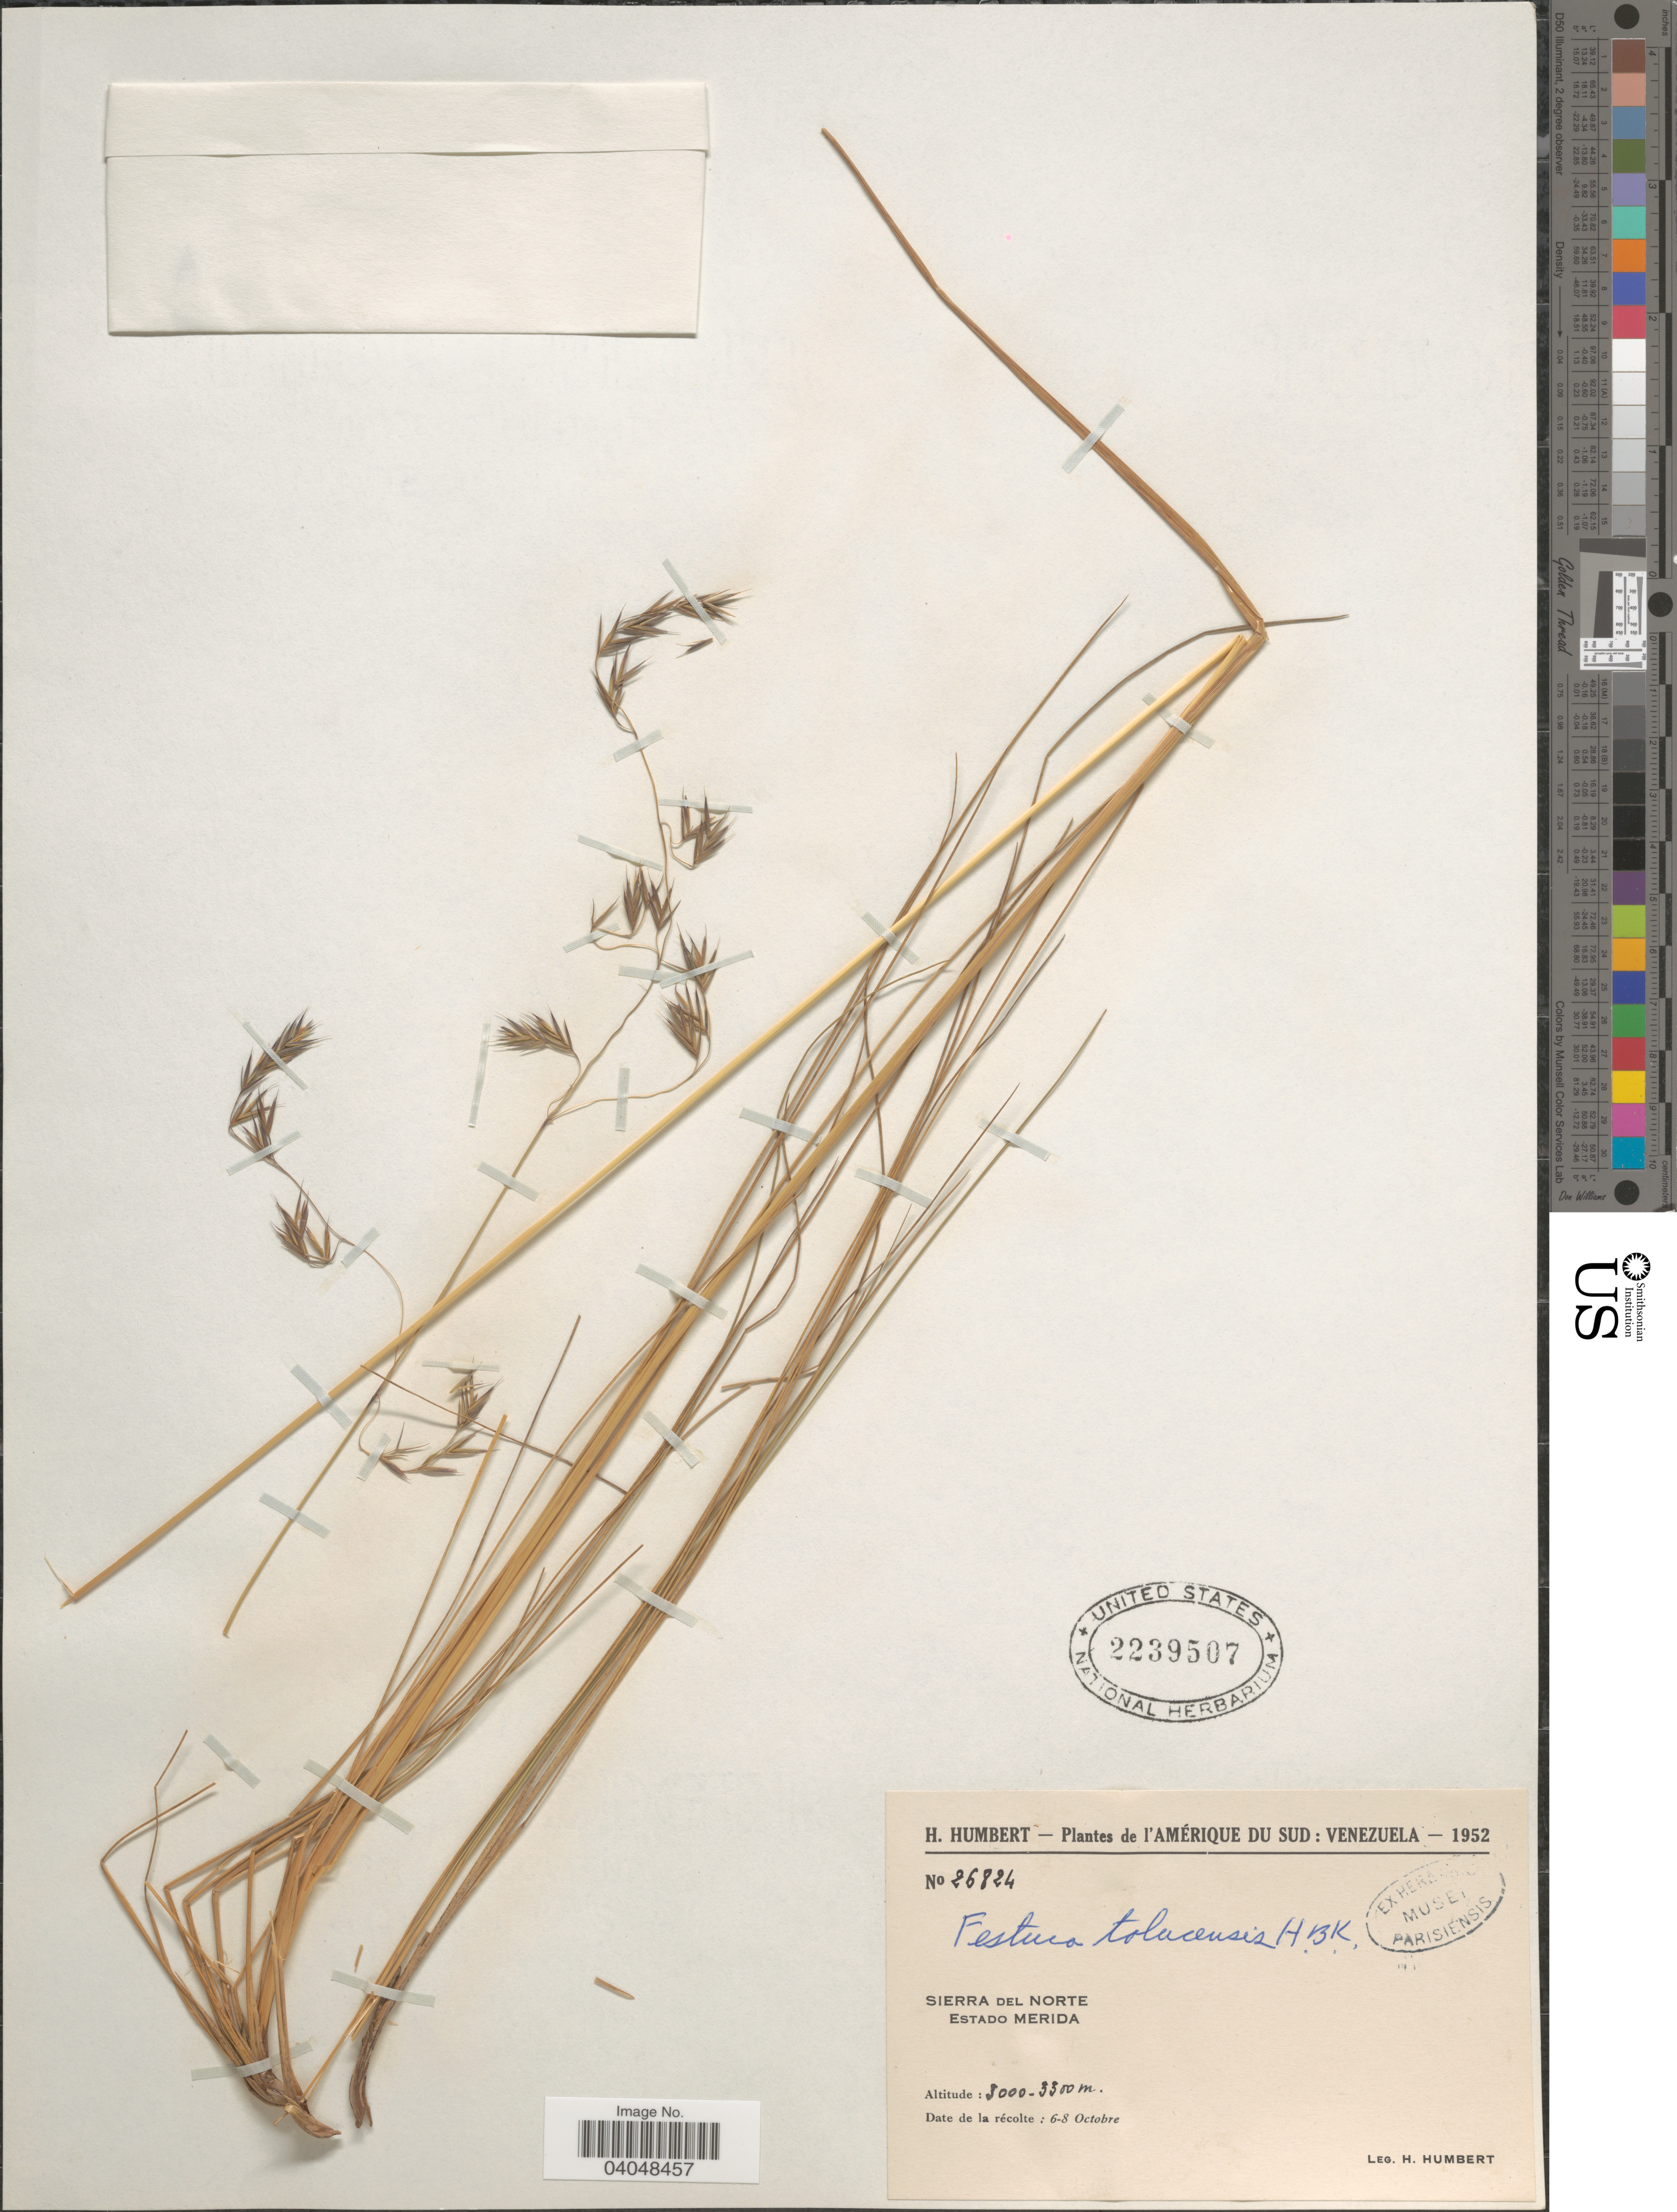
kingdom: Plantae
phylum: Tracheophyta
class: Liliopsida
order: Poales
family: Poaceae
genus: Festuca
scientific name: Festuca tolucensis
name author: Kunth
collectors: H. Humbert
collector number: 26824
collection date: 1952-10-06/1952-10-08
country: Venezuela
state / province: Merida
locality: L'Amérique du Sud. Sierra del Norte.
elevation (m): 3000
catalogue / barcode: US 2239507